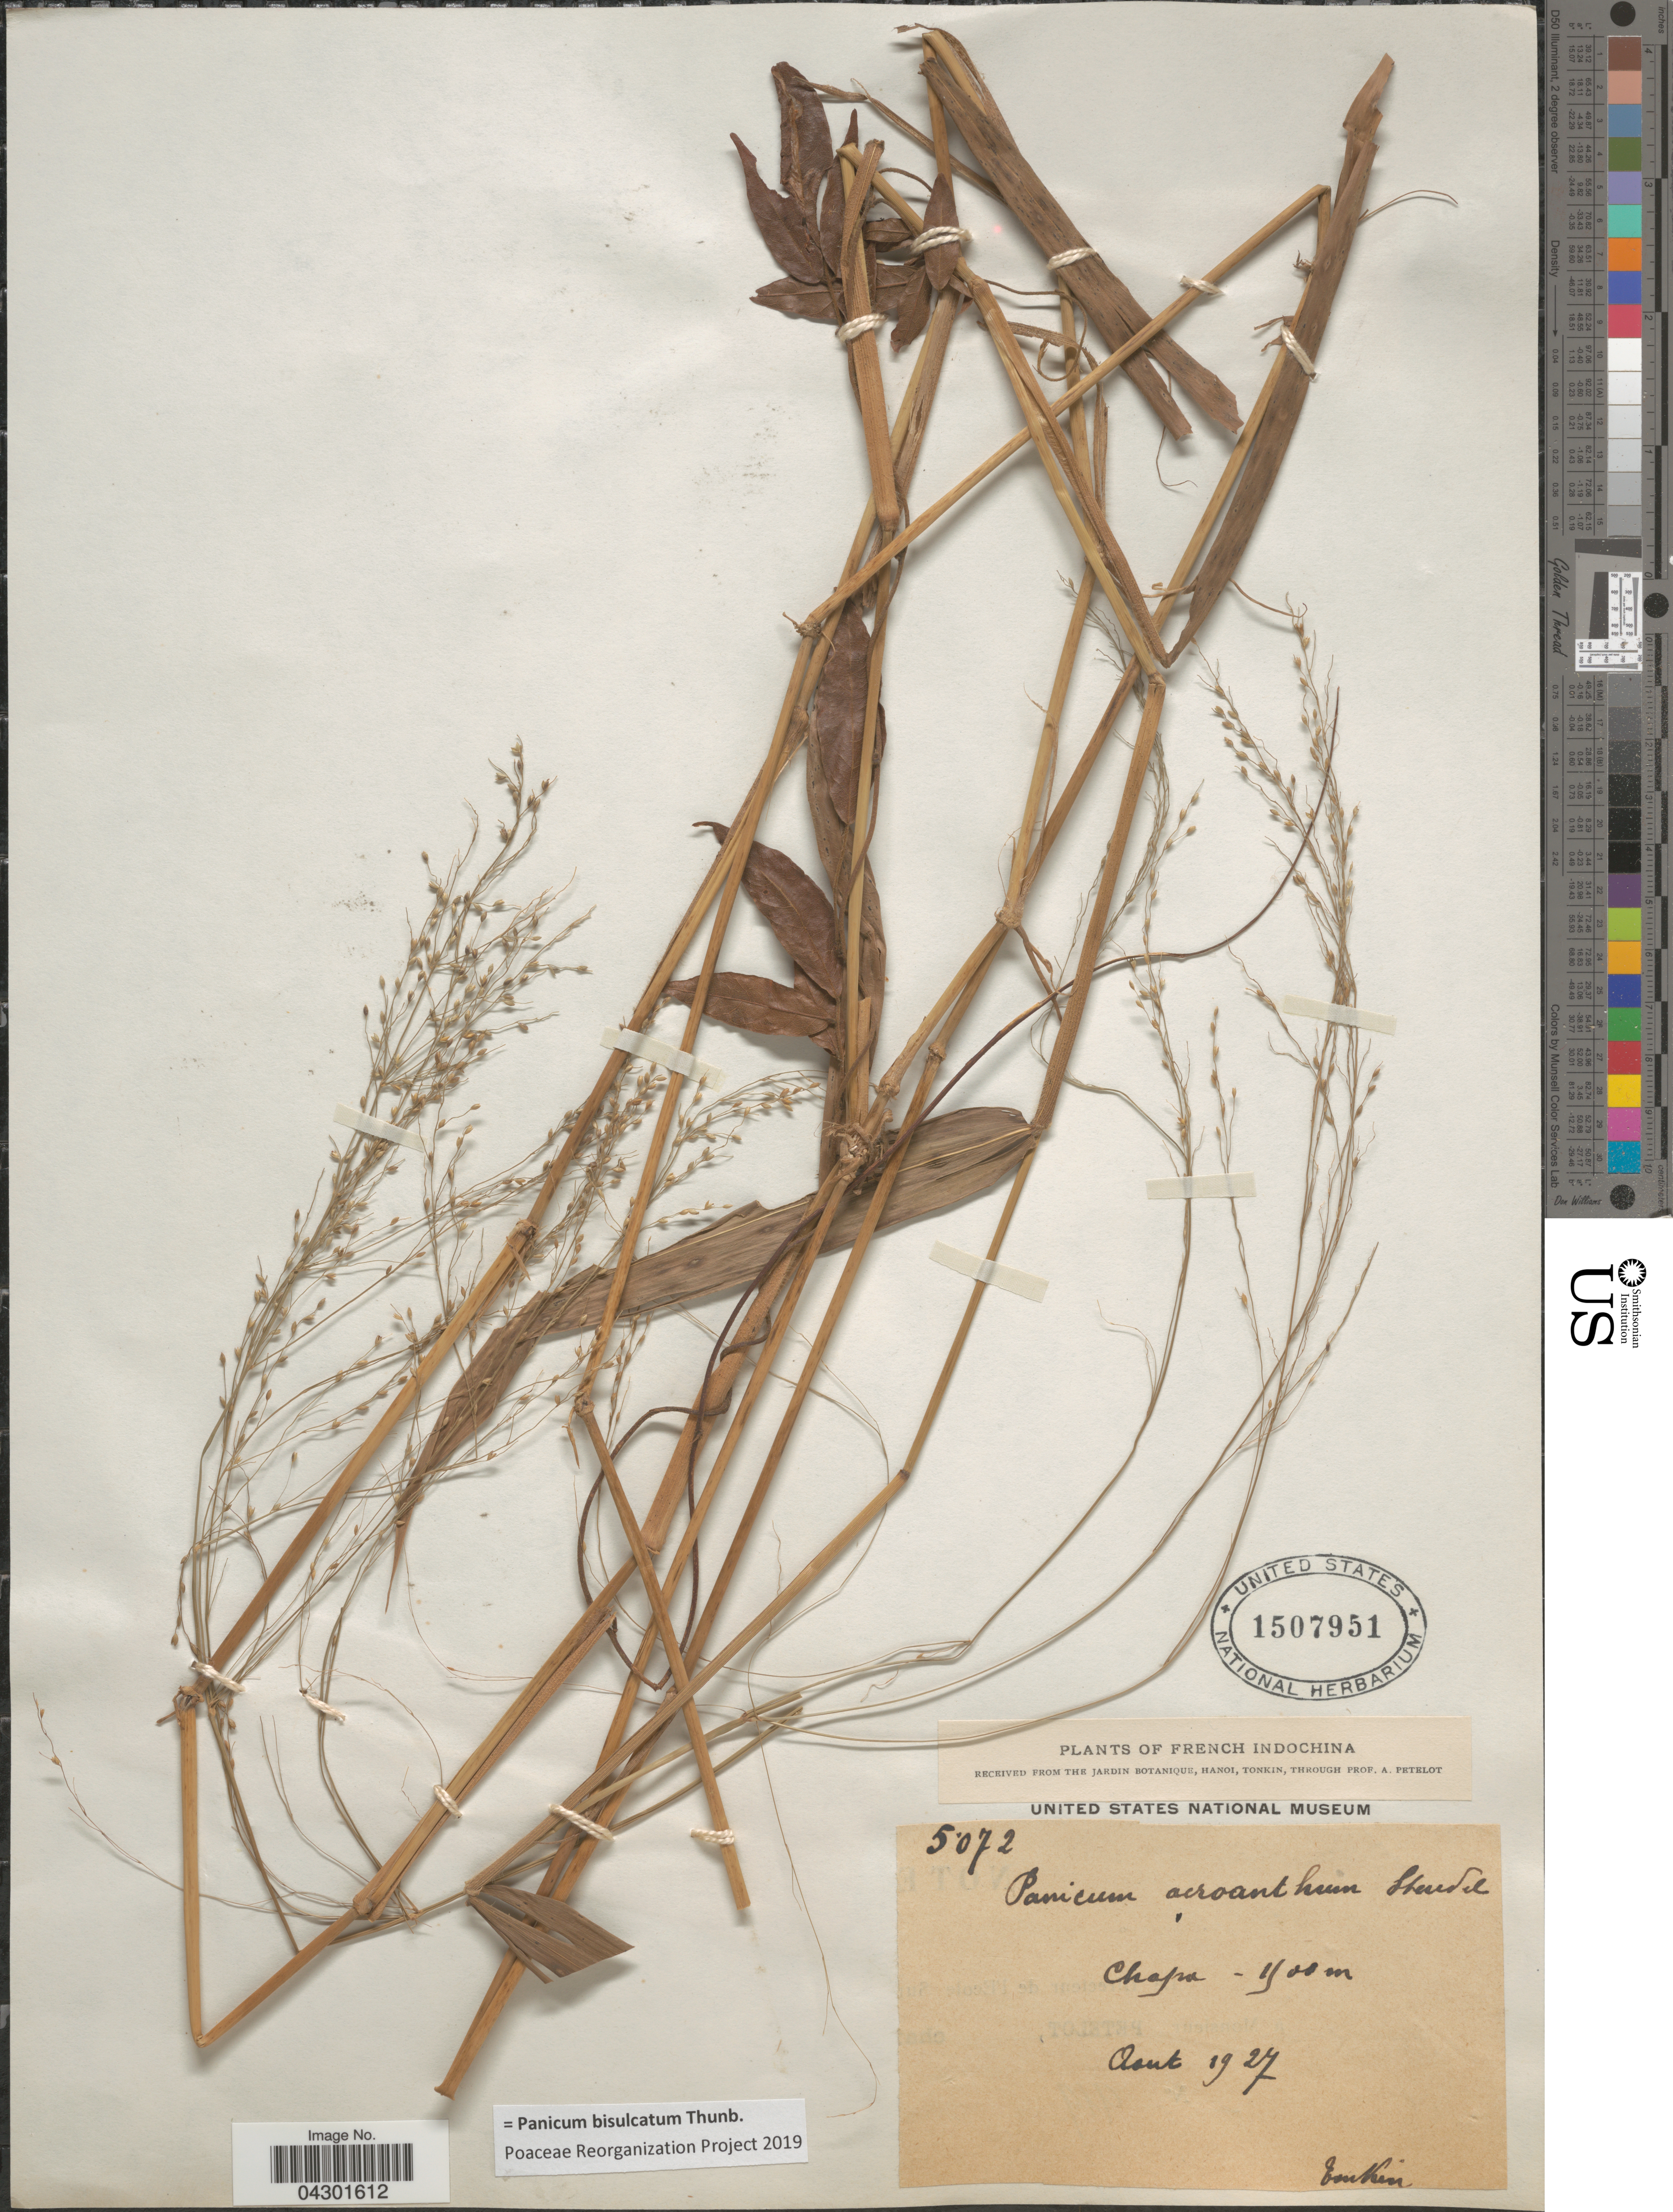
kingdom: Plantae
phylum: Tracheophyta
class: Liliopsida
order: Poales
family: Poaceae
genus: Panicum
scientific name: Panicum bisulcatum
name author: Thunb.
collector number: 5072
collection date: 1927-08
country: Vietnam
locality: French Indochina. Chapa. Tonkin.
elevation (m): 1500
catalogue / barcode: US 1507951